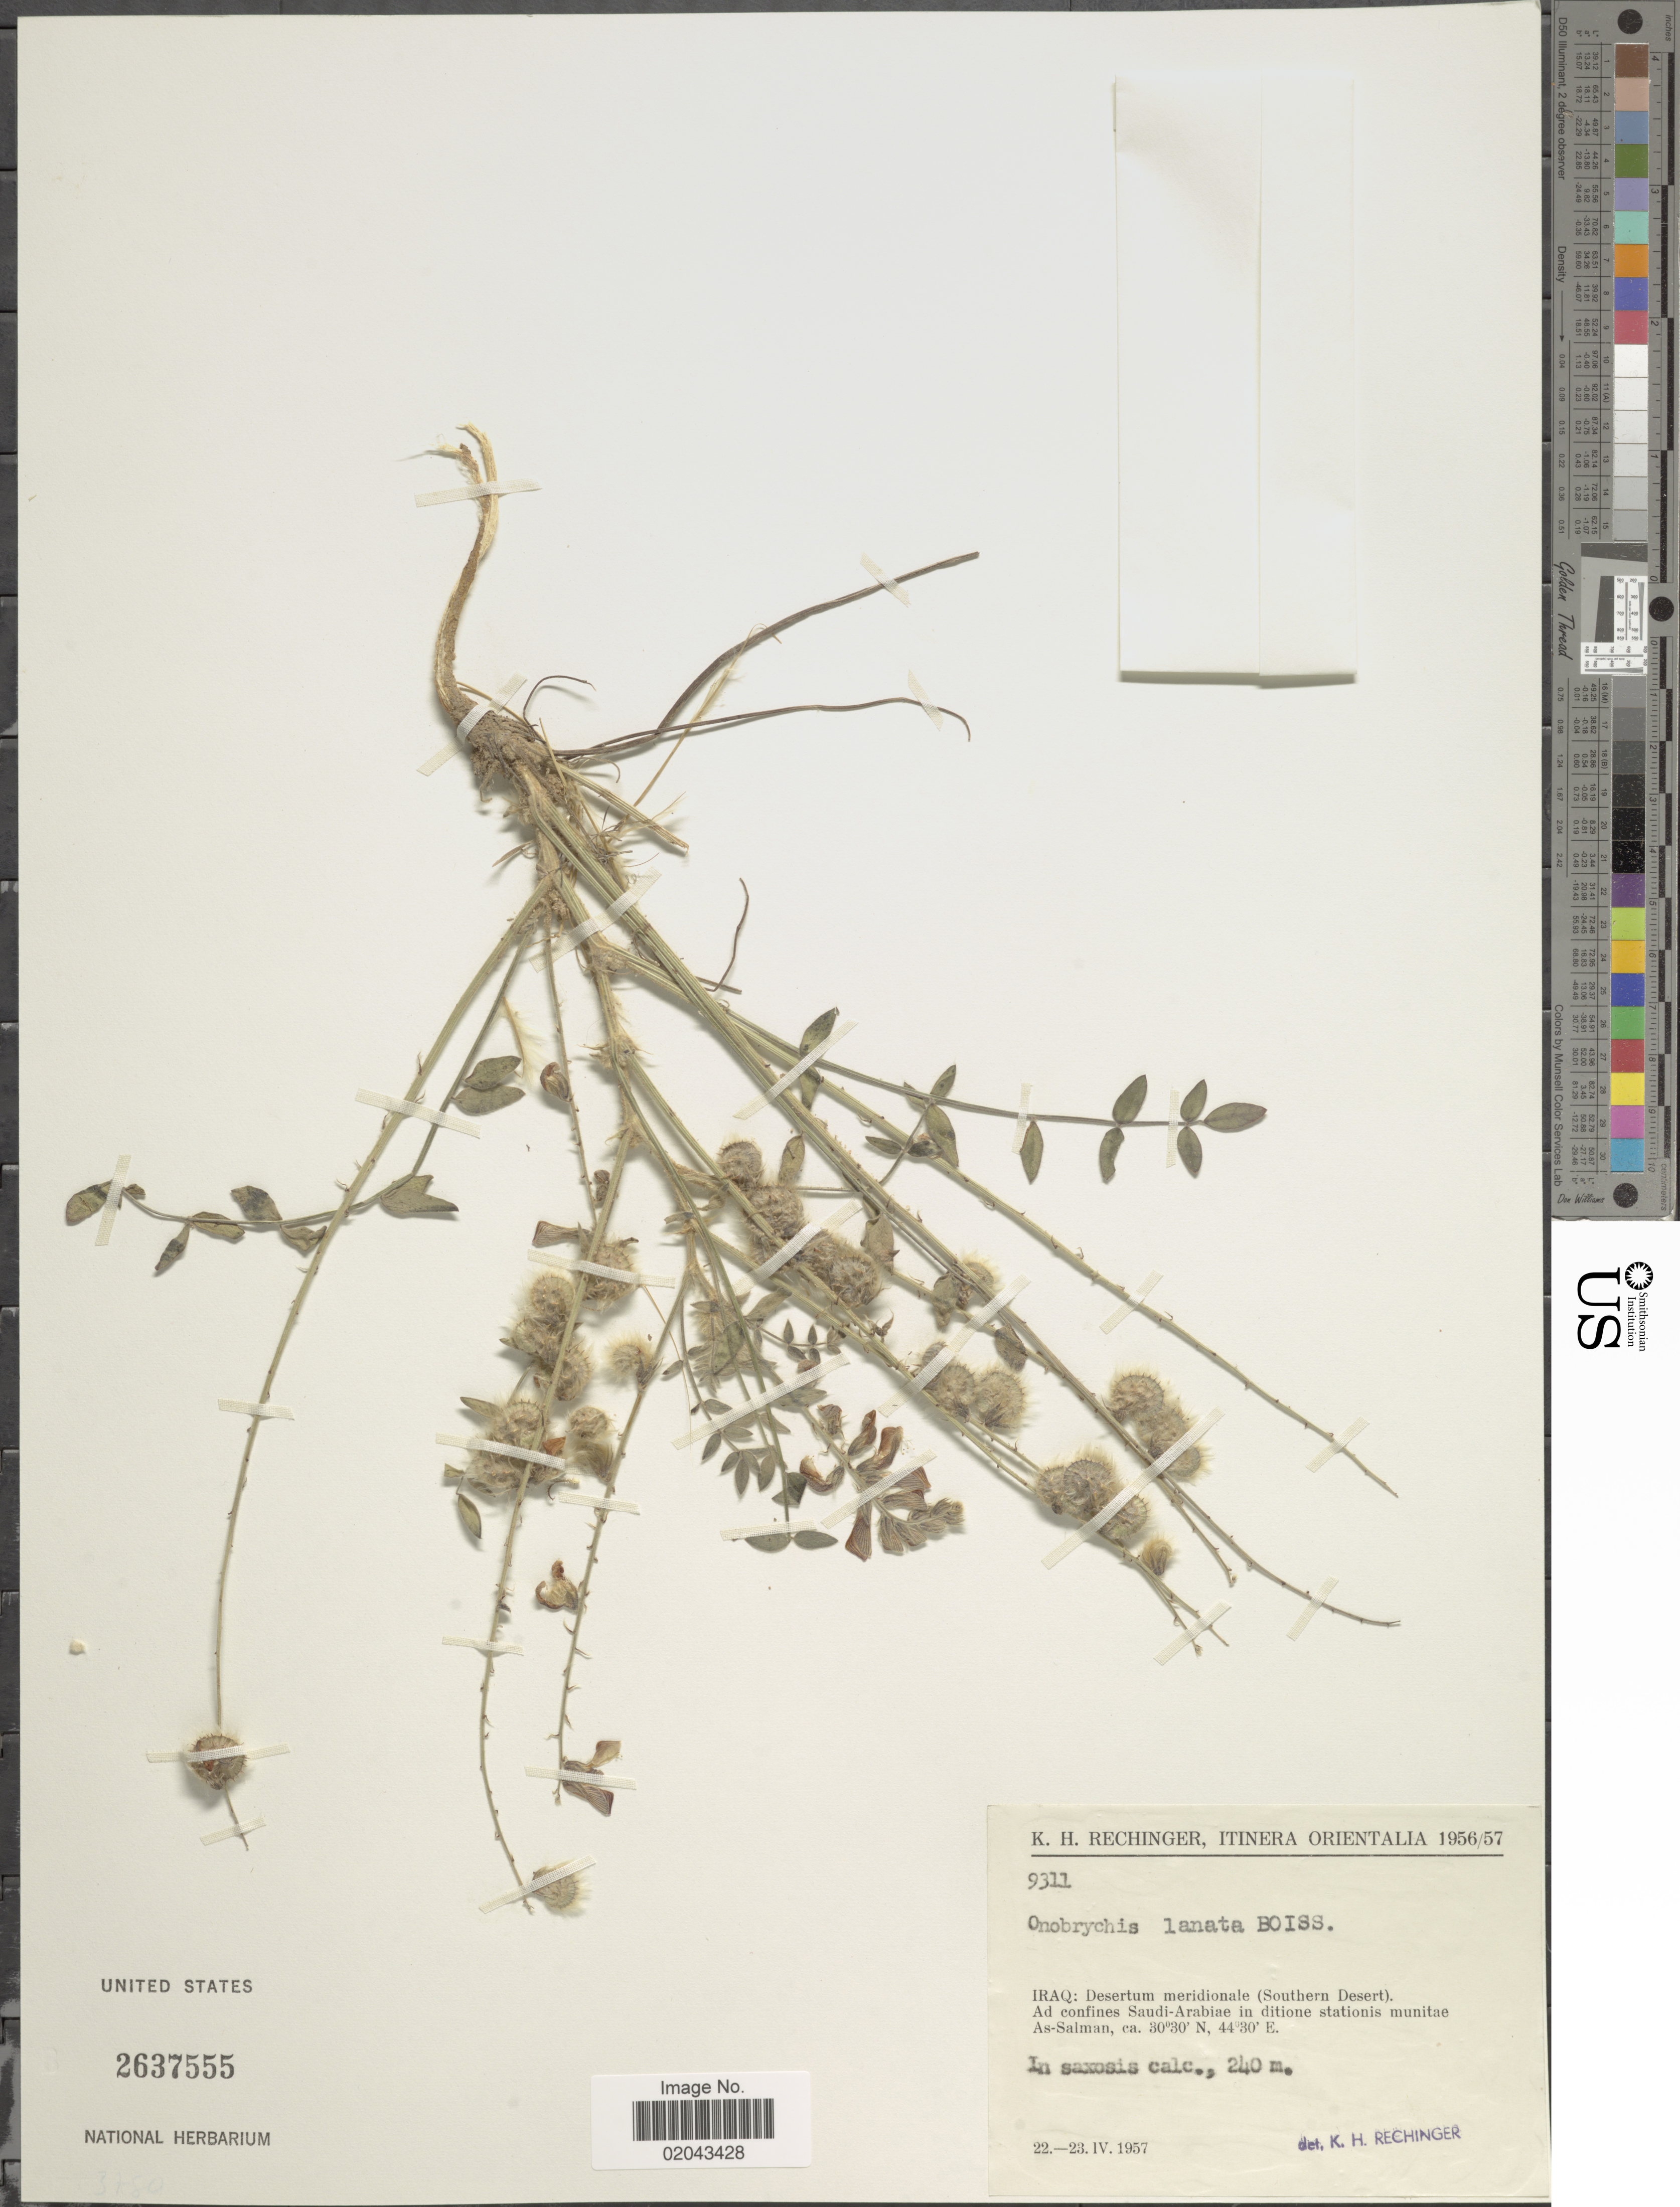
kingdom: Plantae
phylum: Tracheophyta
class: Magnoliopsida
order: Fabales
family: Fabaceae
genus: Onobrychis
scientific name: Onobrychis lanata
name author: Boiss.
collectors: K. H. Rechinger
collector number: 9311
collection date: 1957-04-22/1957-04-23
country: Iraq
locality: Itinera Orientalia, Iraq: Desertum meridionale (South Desert) Ad confines Saudi-Arabiae in ditione stationis munitae, As-Saliman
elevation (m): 240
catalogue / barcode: US 2637555